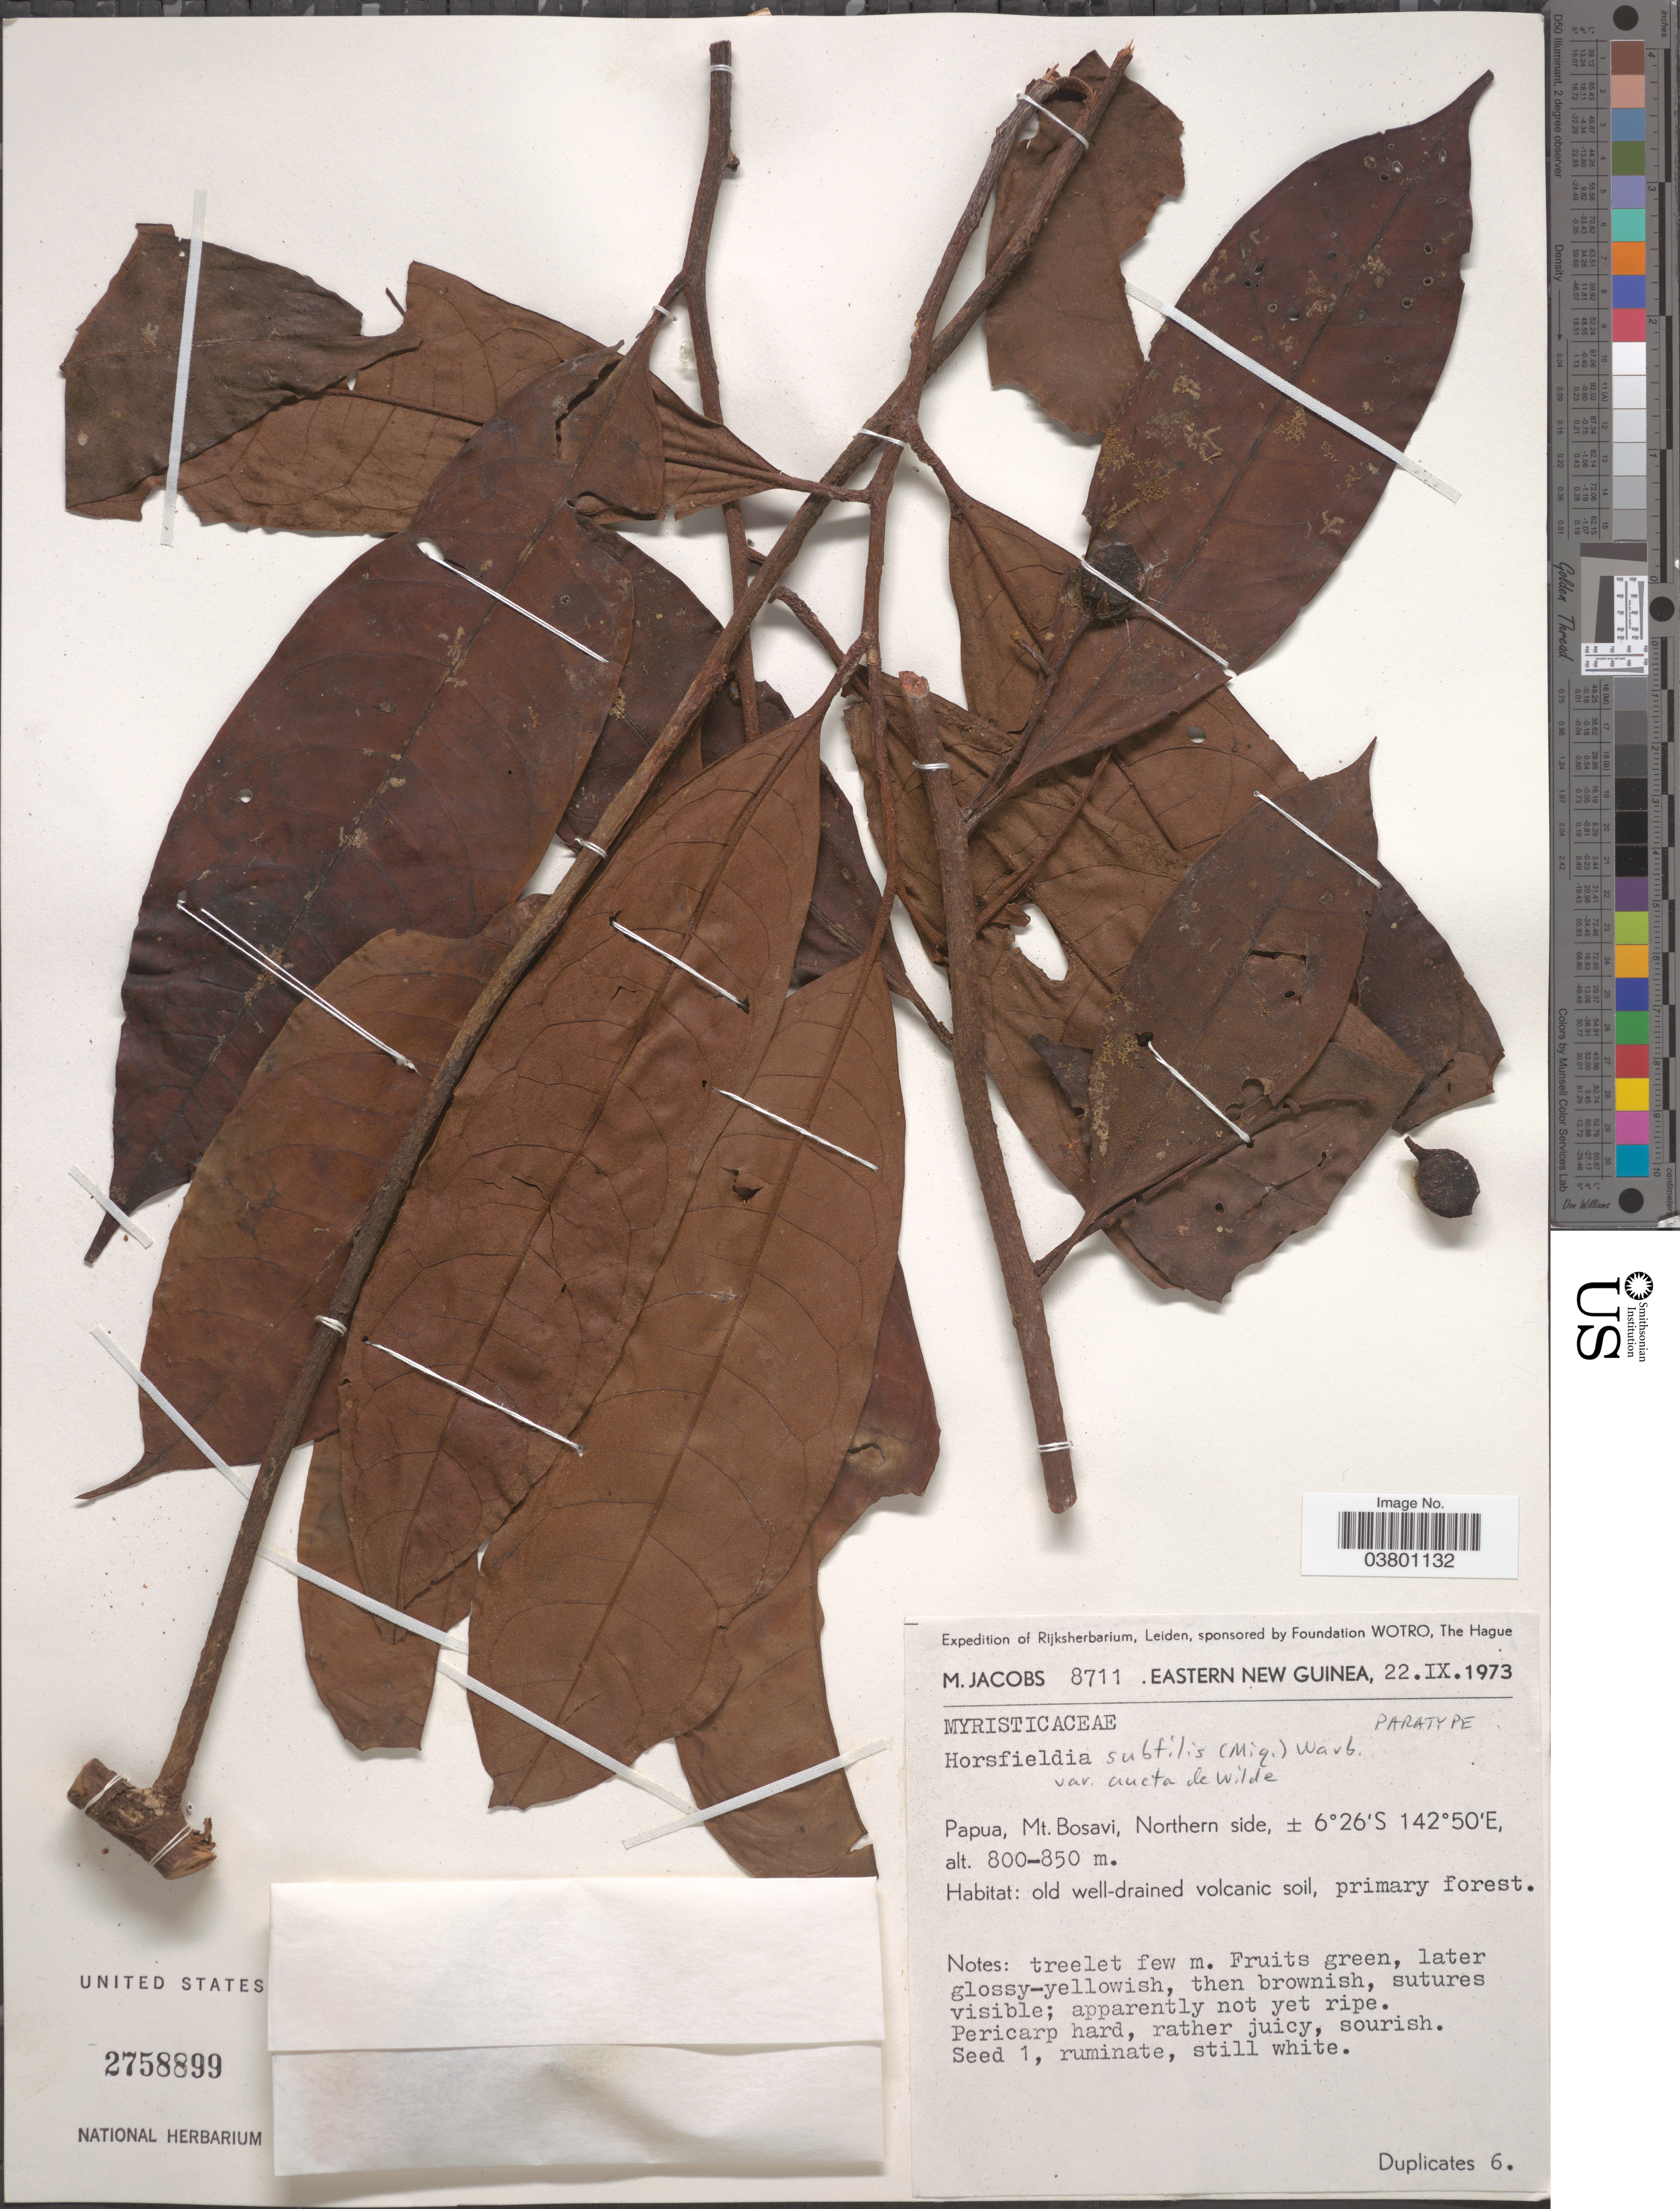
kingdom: Plantae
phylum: Tracheophyta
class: Magnoliopsida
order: Magnoliales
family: Myristicaceae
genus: Horsfieldia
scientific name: Horsfieldia subtilis var. aucta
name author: W.J. de Wilde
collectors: M. Jacobs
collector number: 8711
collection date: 1973-09-22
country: Papua New Guinea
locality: Eastern New Guinea. Papua, Mt. Bosavi, Northern side.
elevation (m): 800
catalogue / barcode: US 2758899